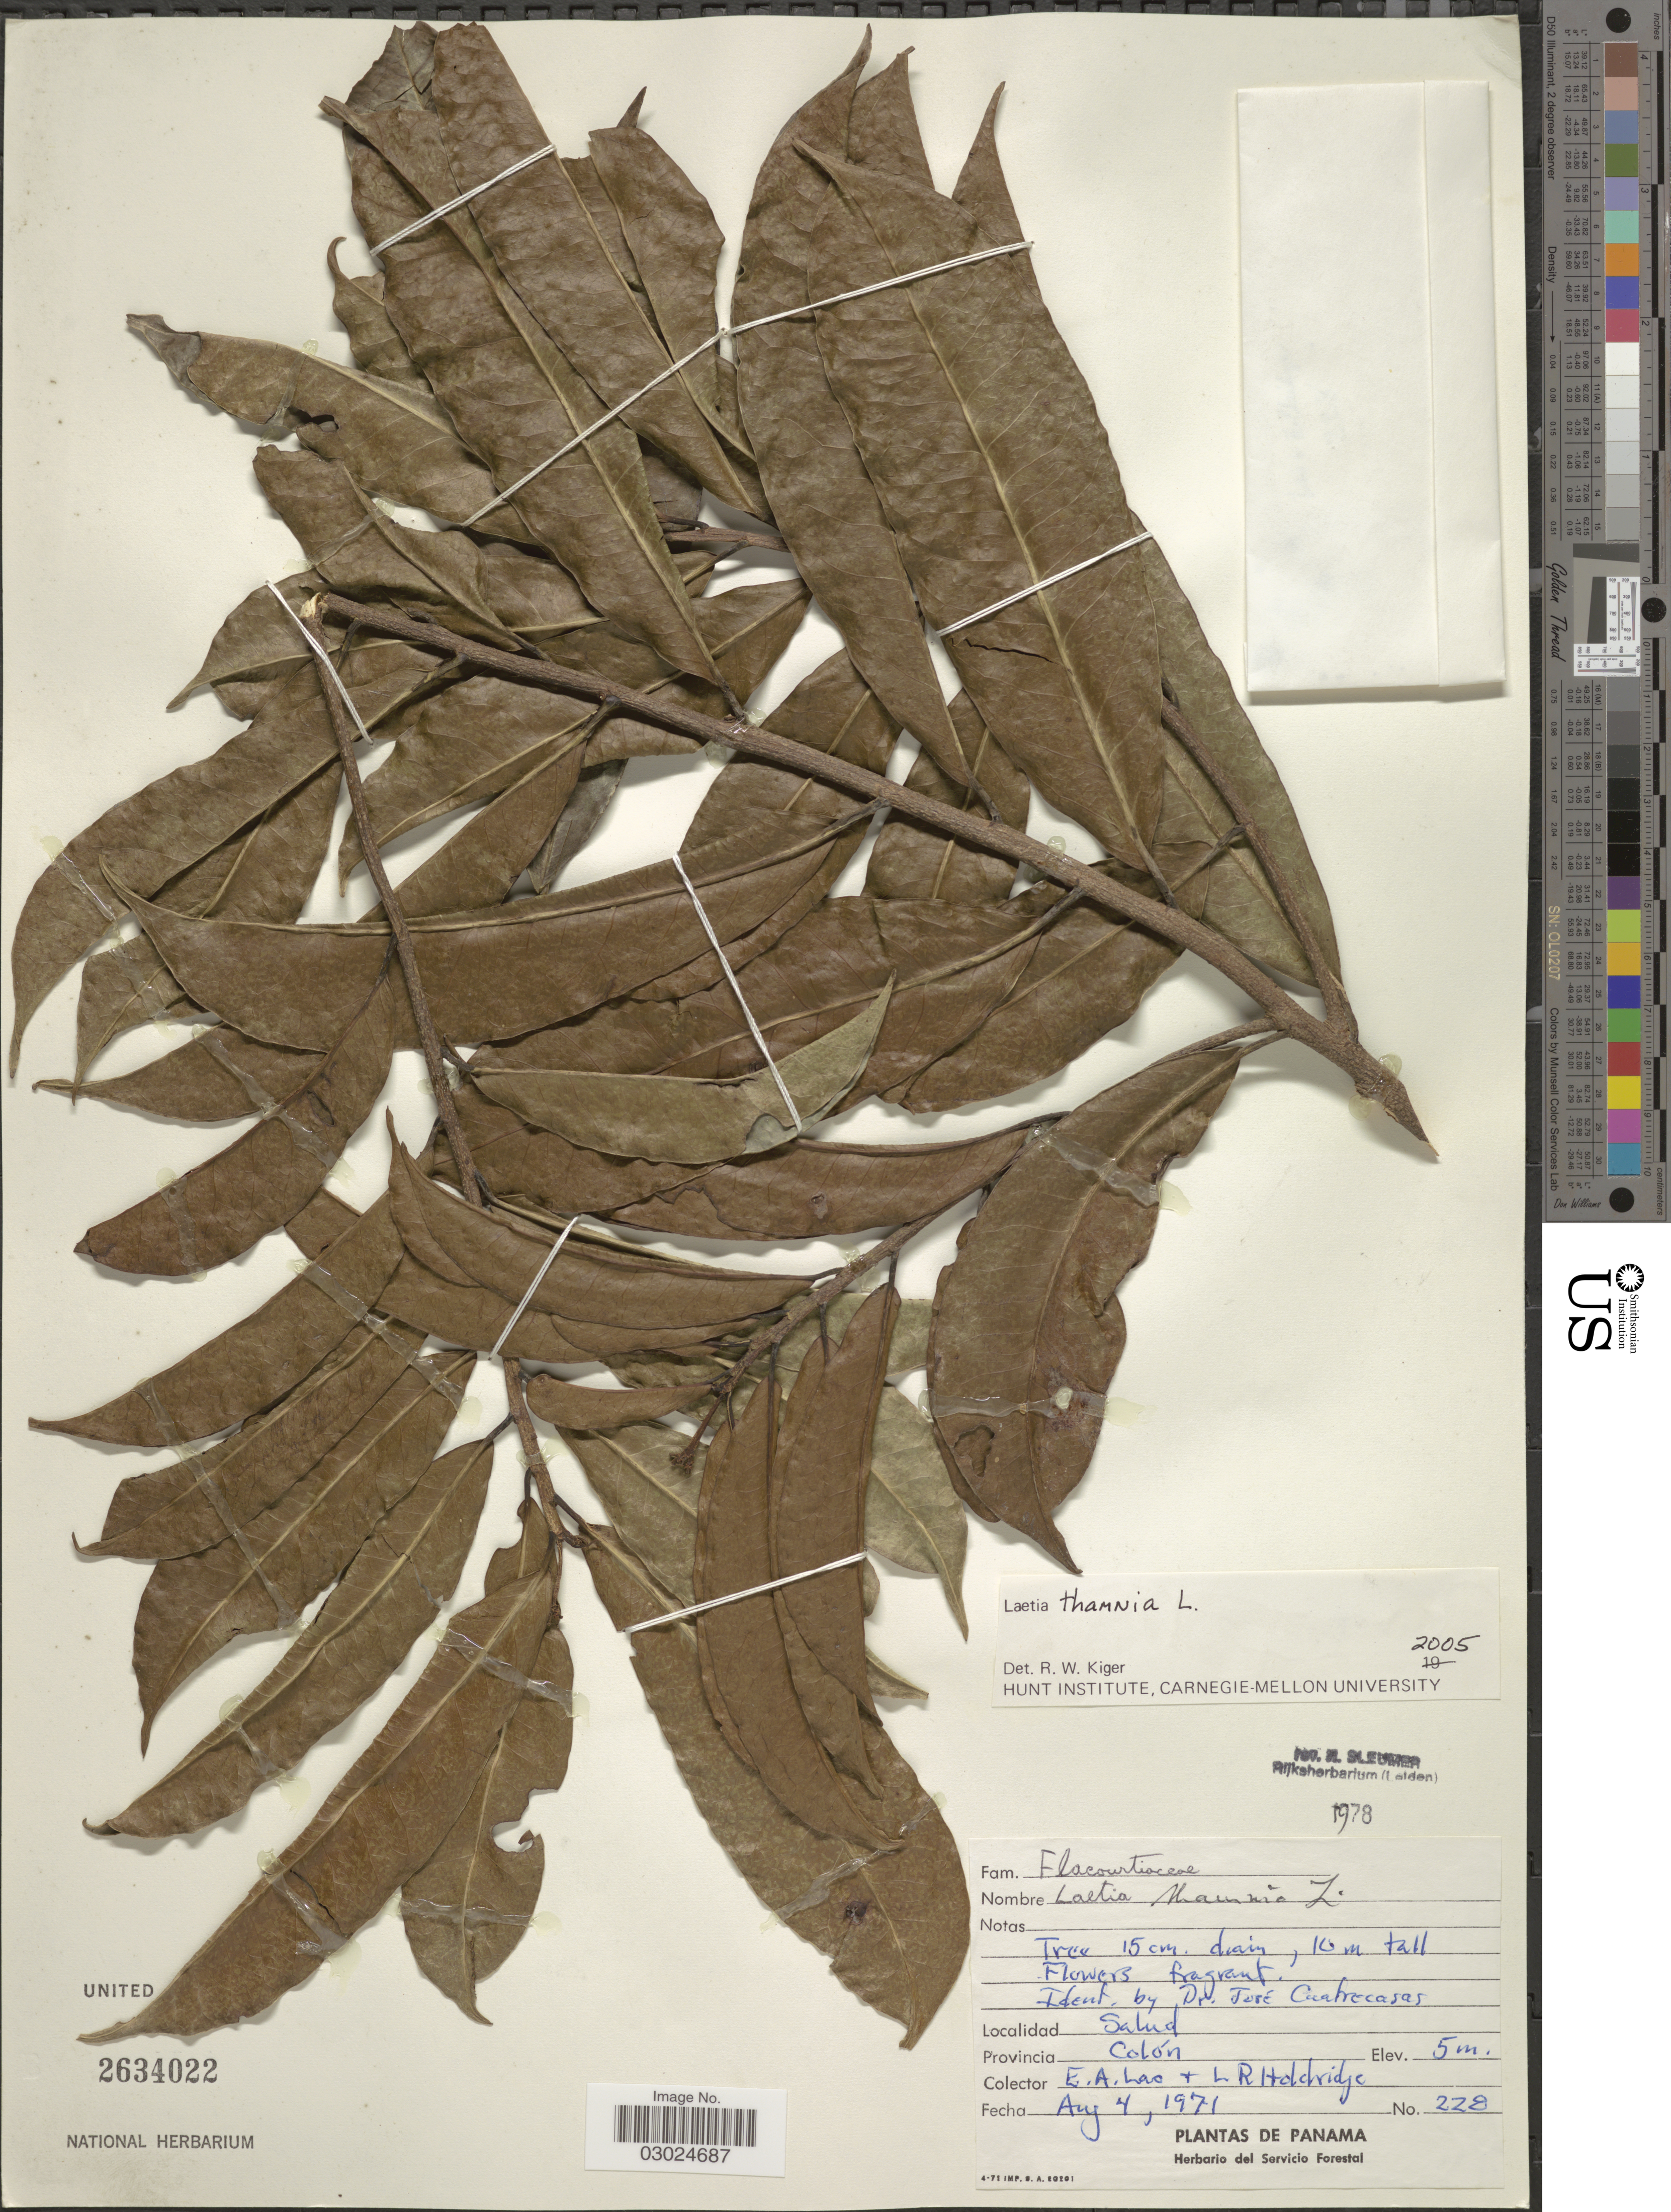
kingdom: Plantae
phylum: Tracheophyta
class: Magnoliopsida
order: Malpighiales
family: Salicaceae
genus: Laetia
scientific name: Laetia thamnia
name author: L.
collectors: E. Lao & L. Holdridge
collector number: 228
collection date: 1971-08-04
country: Panama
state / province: Colón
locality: Salud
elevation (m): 5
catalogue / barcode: US 2634022